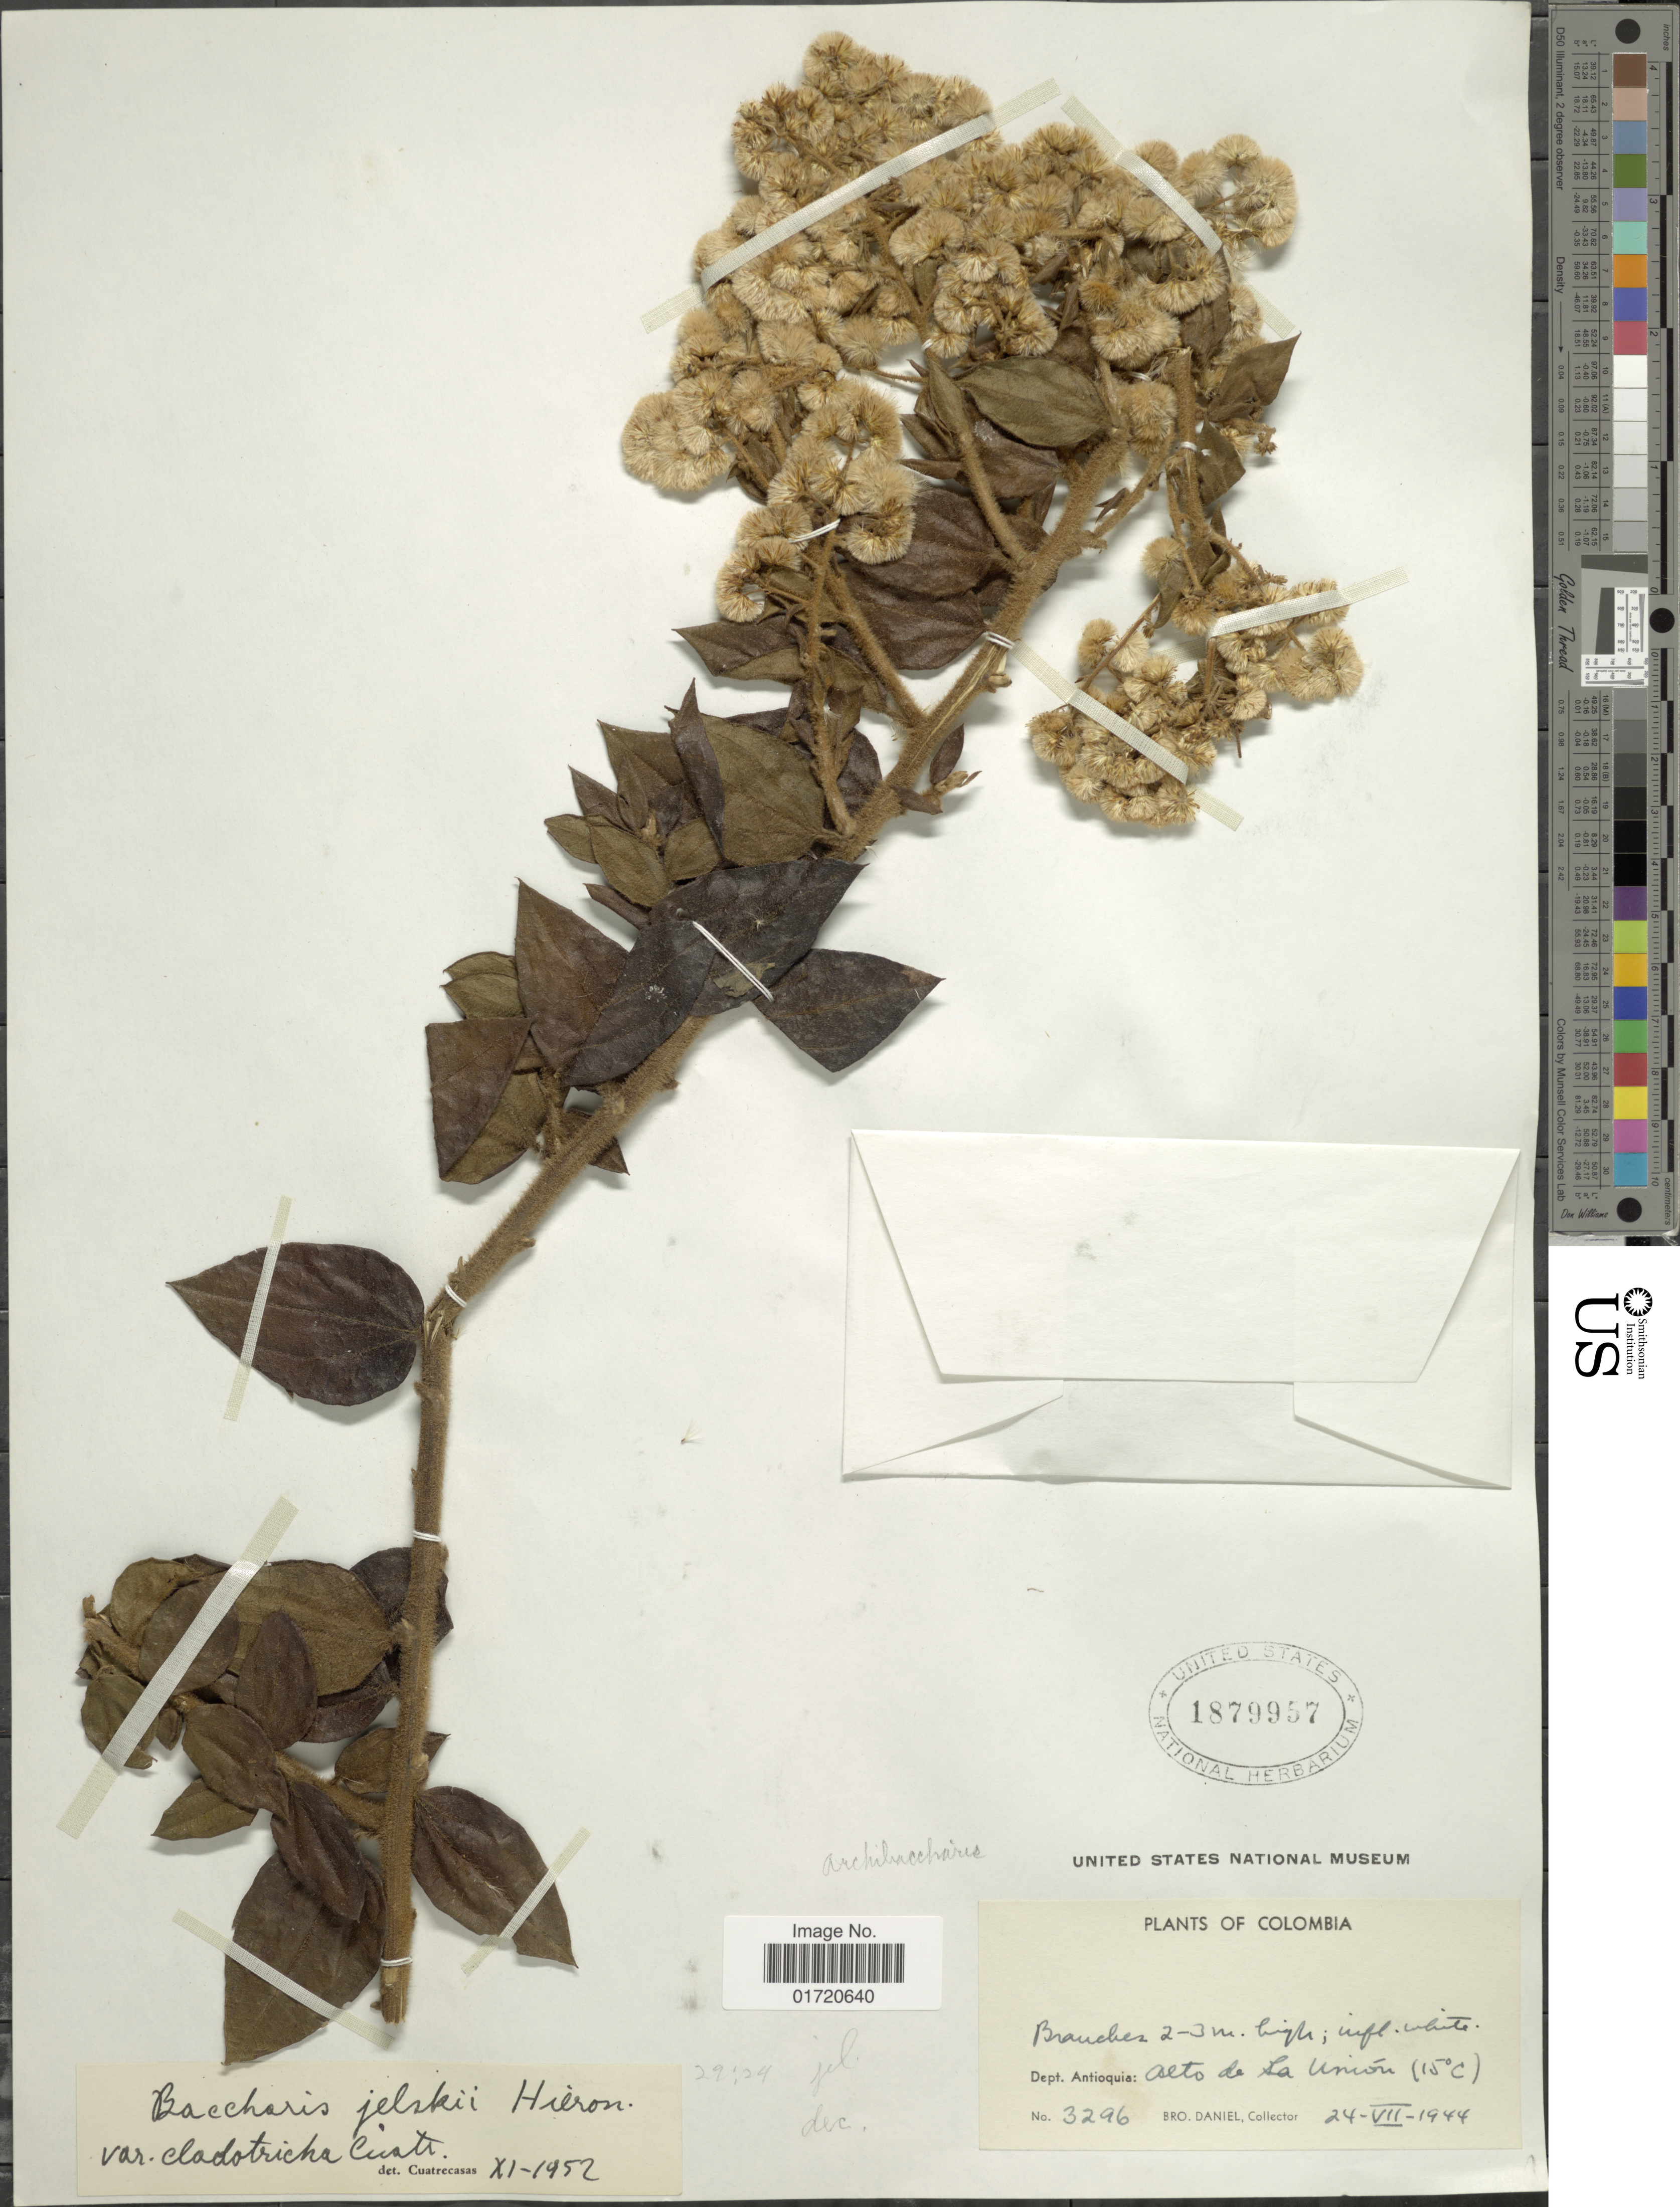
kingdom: Plantae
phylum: Tracheophyta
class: Magnoliopsida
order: Asterales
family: Asteraceae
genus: Baccharis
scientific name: Baccharis jelskii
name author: Hieron.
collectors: Bro. Daniel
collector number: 3296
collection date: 1944-07-24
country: Colombia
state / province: Antioquia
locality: Alto de La Union (15°C)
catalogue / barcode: US 1879957